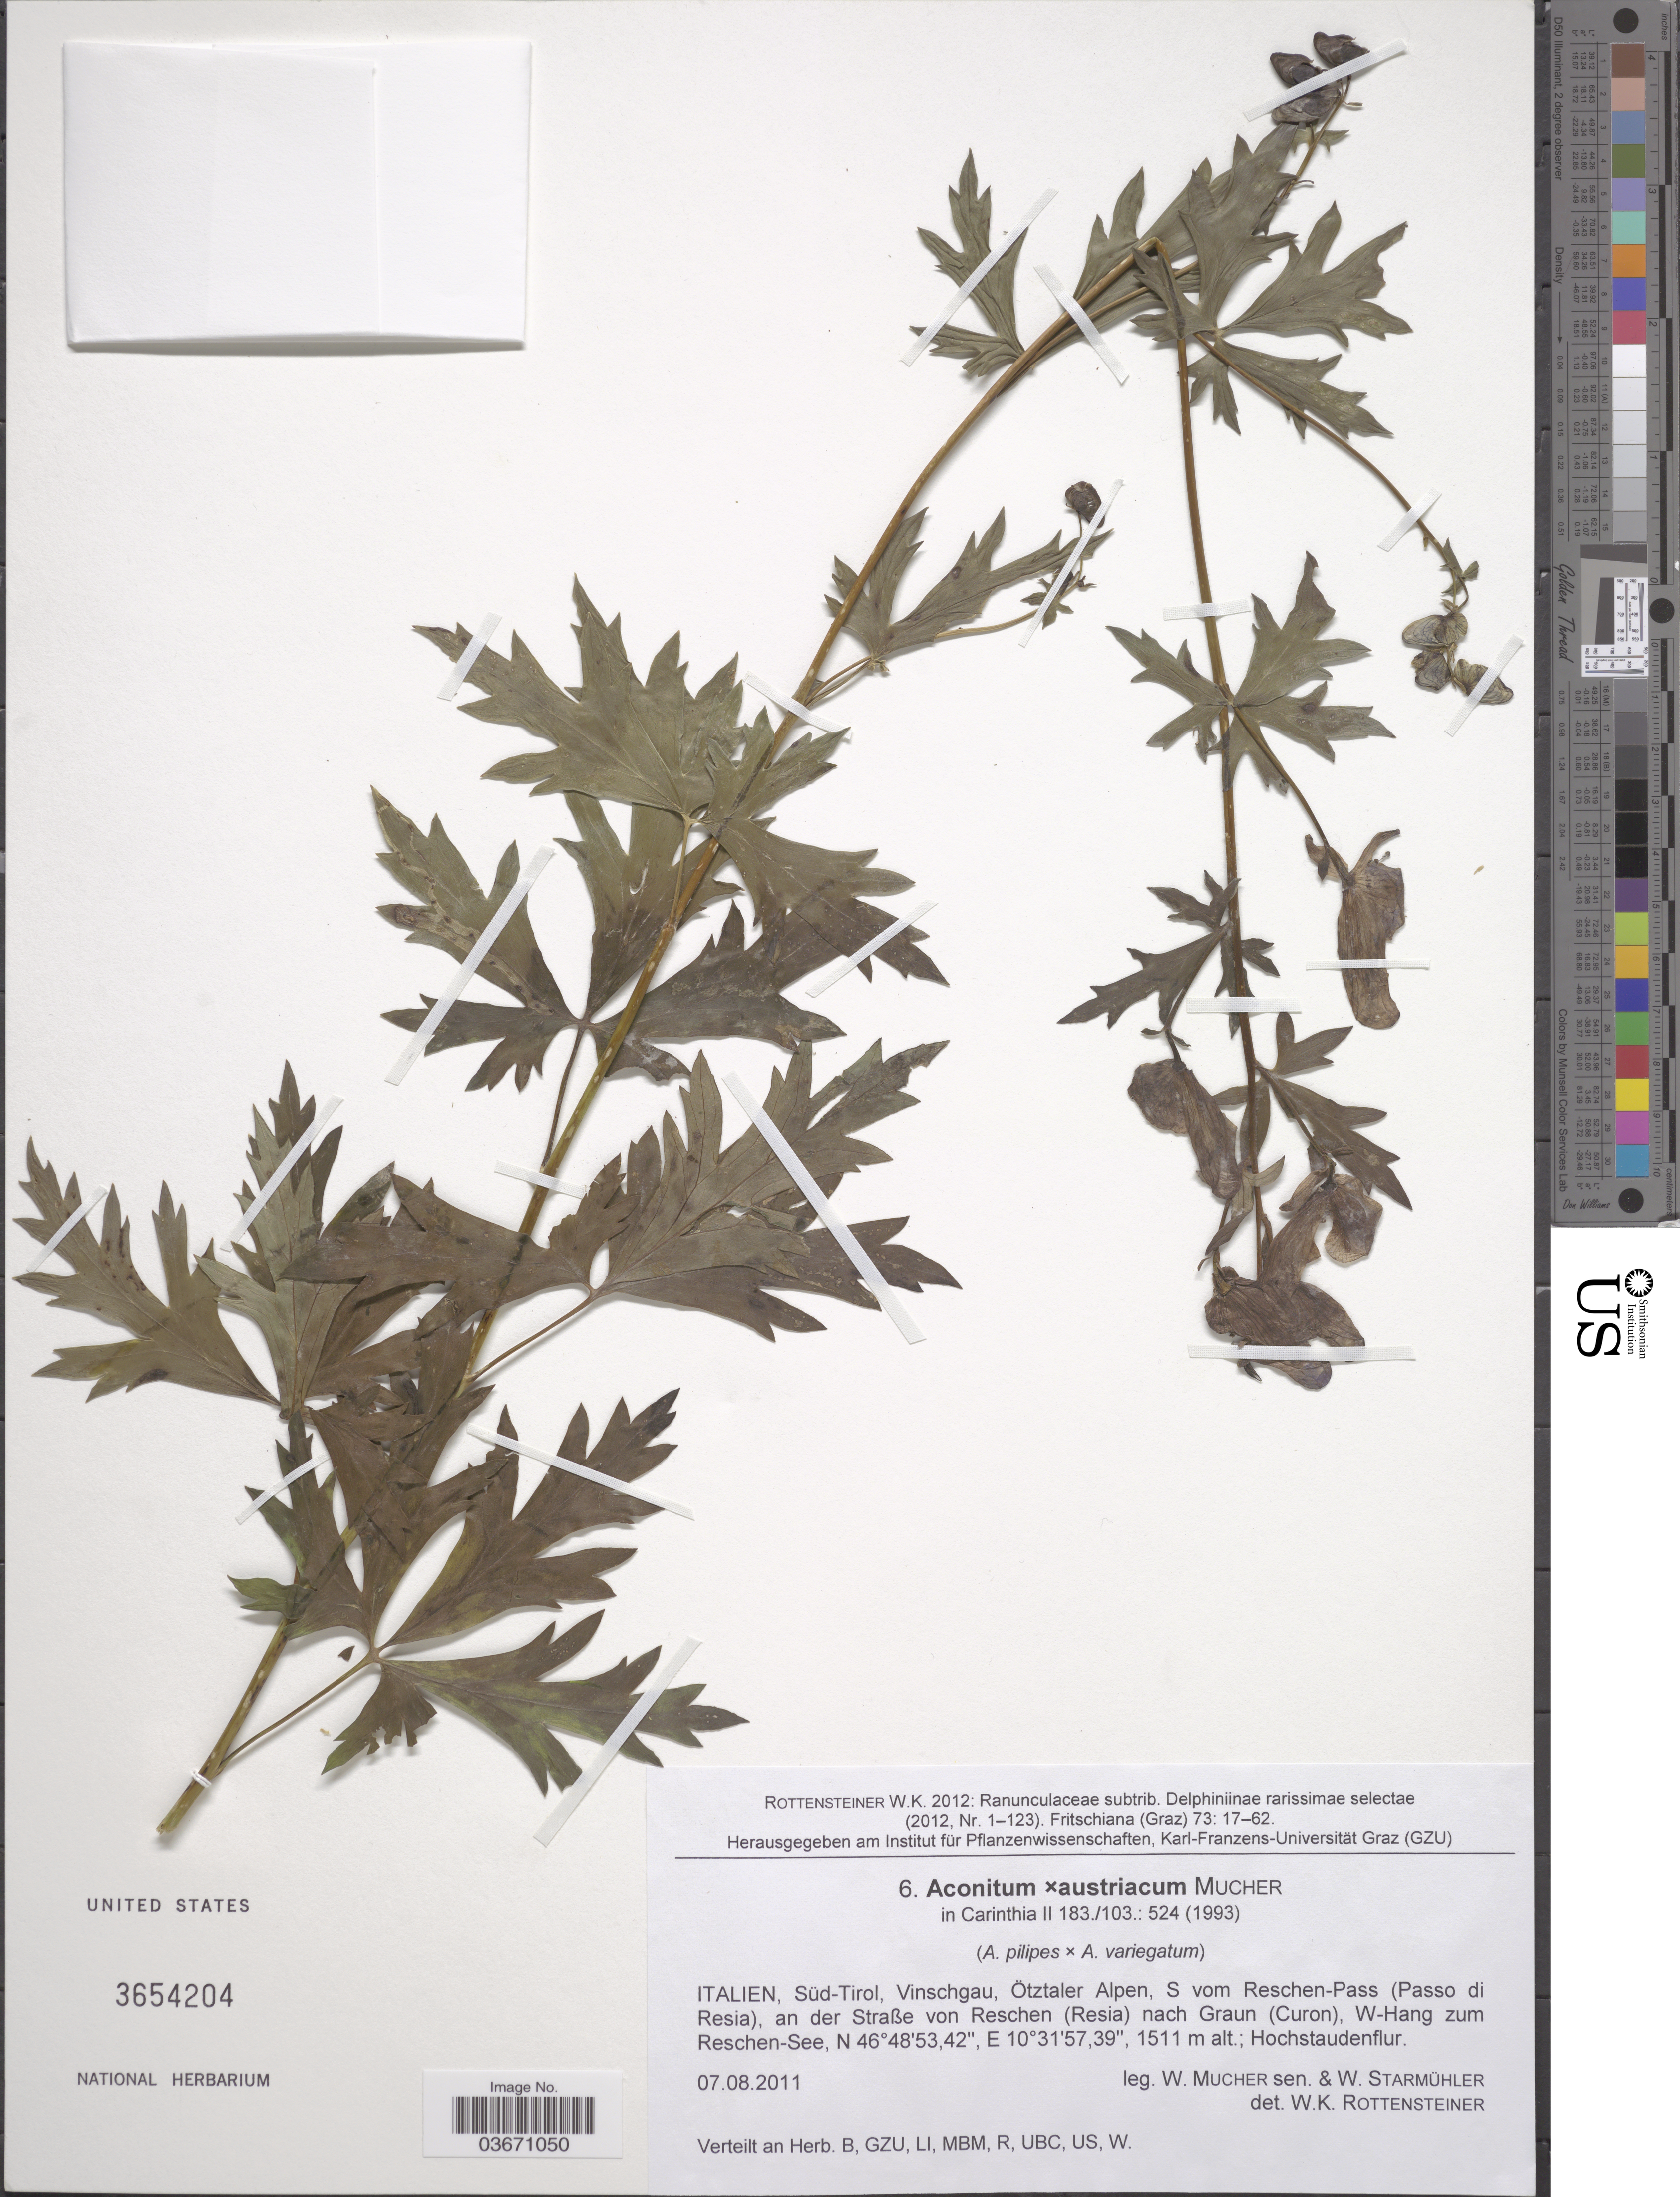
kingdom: Plantae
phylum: Tracheophyta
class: Magnoliopsida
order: Ranunculales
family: Ranunculaceae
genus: Aconitum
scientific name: Aconitum austriacum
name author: Tratt. ex Rchb.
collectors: W. Mucher & W. Starmühler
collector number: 6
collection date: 2011-08-07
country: Italy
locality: Italien, Süd-Tirol, Vinschgau, Ötztaler Alpen, S vom Reschen-Pass (Passo di Resia), an der Straße von Reschen (Resia) nach Graun (Curon), W-Hang zum Reschen-See.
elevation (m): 1511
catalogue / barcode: US 3654204